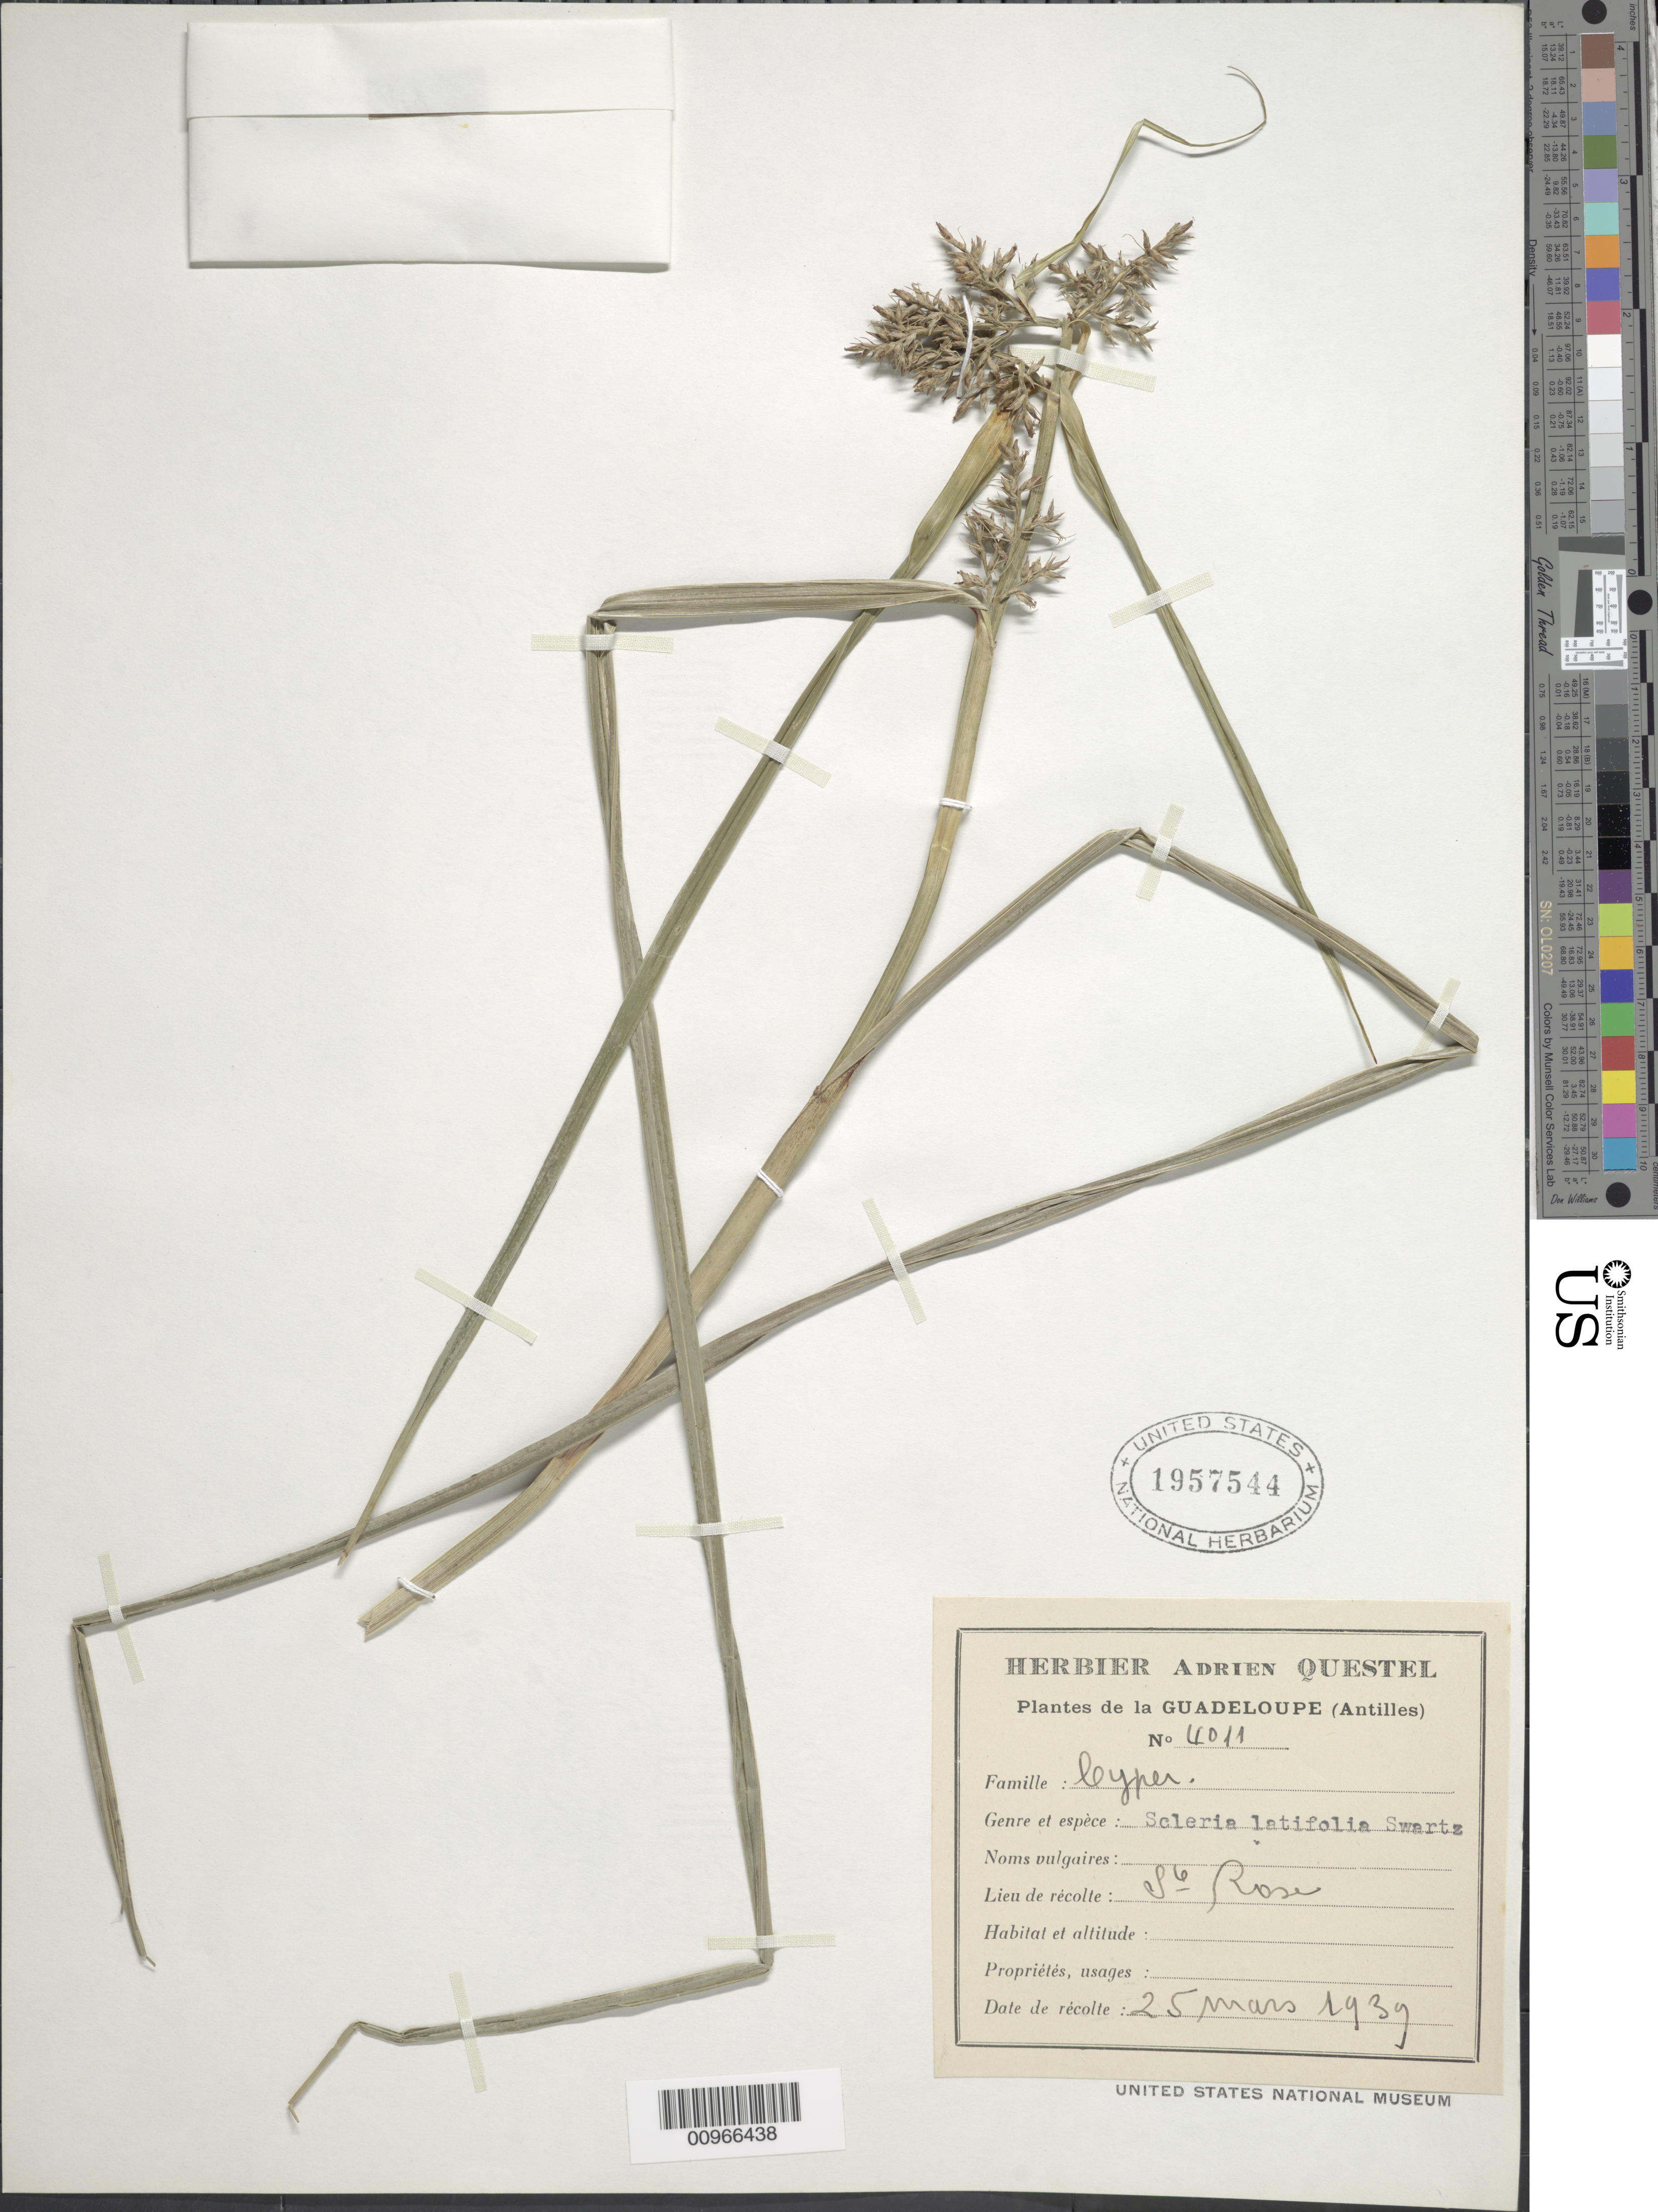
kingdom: Plantae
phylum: Tracheophyta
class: Liliopsida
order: Poales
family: Cyperaceae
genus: Scleria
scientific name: Scleria latifolia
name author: Sw.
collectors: A. Questel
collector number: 4011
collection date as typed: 25 Mar 1939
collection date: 1939-03-25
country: Guadeloupe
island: Basse Terre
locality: St. Rose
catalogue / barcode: US 1957544